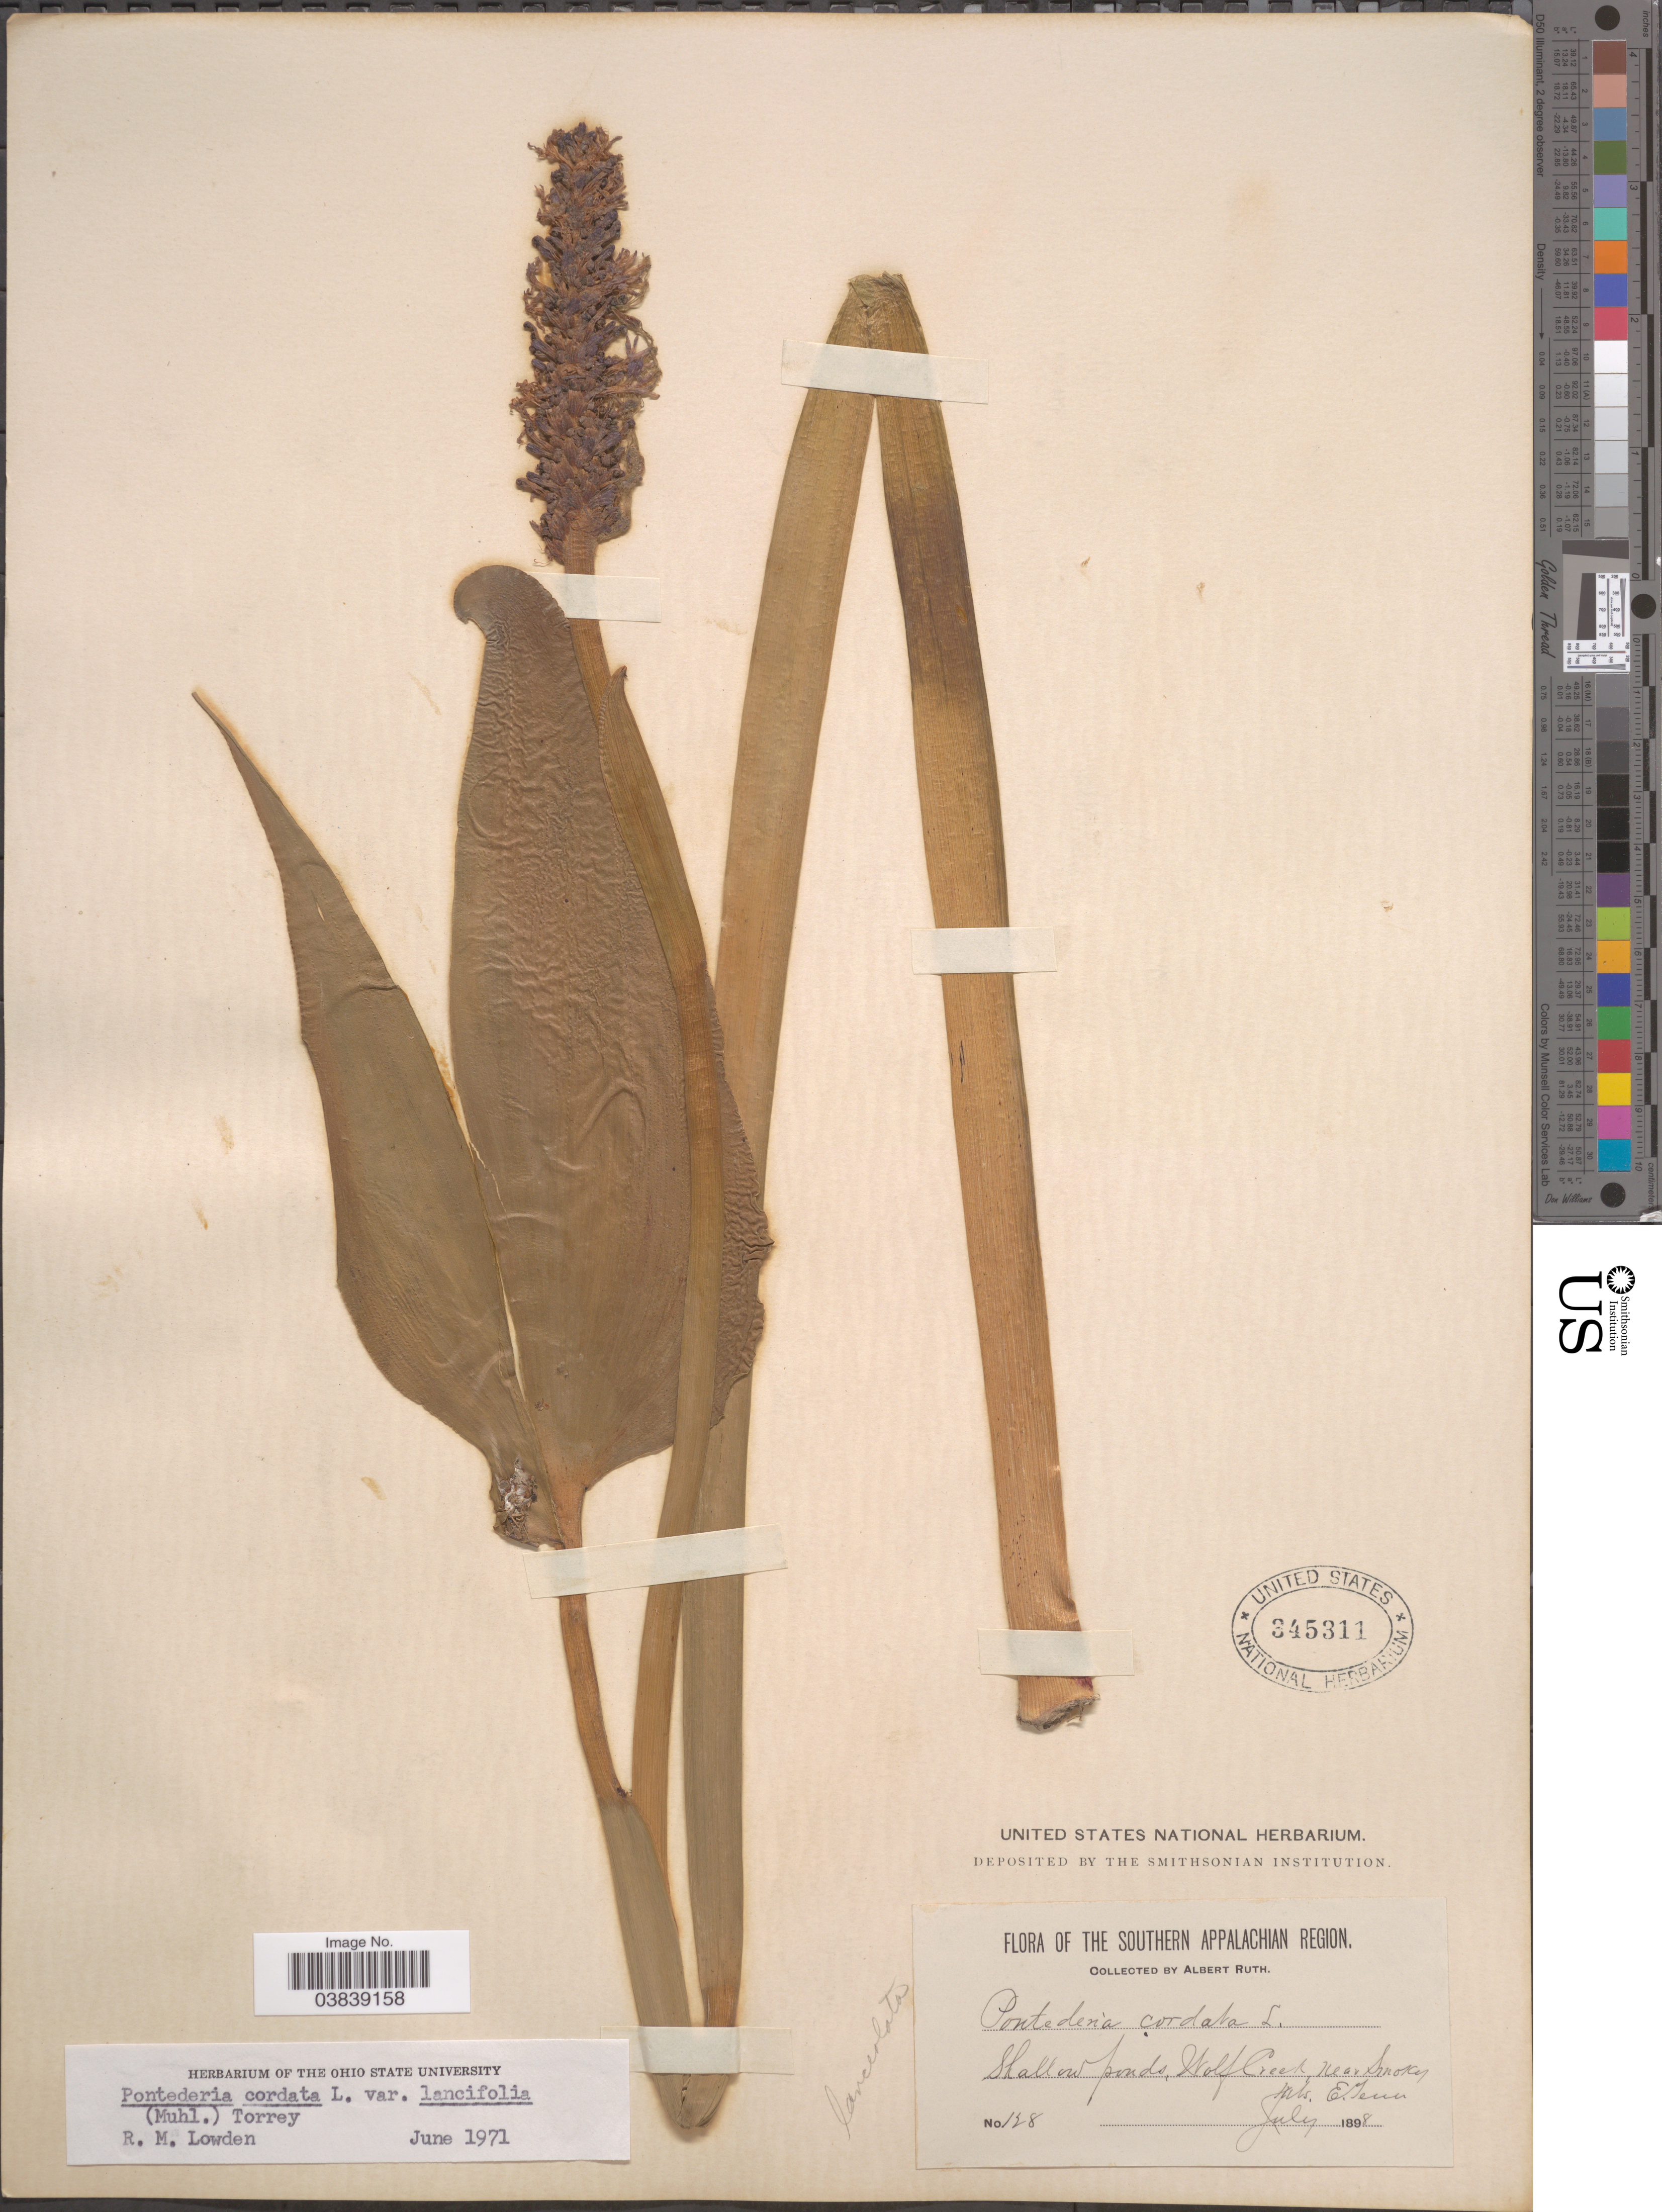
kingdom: Plantae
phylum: Tracheophyta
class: Liliopsida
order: Commelinales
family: Pontederiaceae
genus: Pontederia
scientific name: Pontederia cordata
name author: L.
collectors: A. Ruth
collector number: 128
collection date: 1898-07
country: United States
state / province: Tennessee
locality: The Southern Appalachian Region. Shallow ponds, Wolf Creek near Smokey Mts. E. Tenn.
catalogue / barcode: US 345311